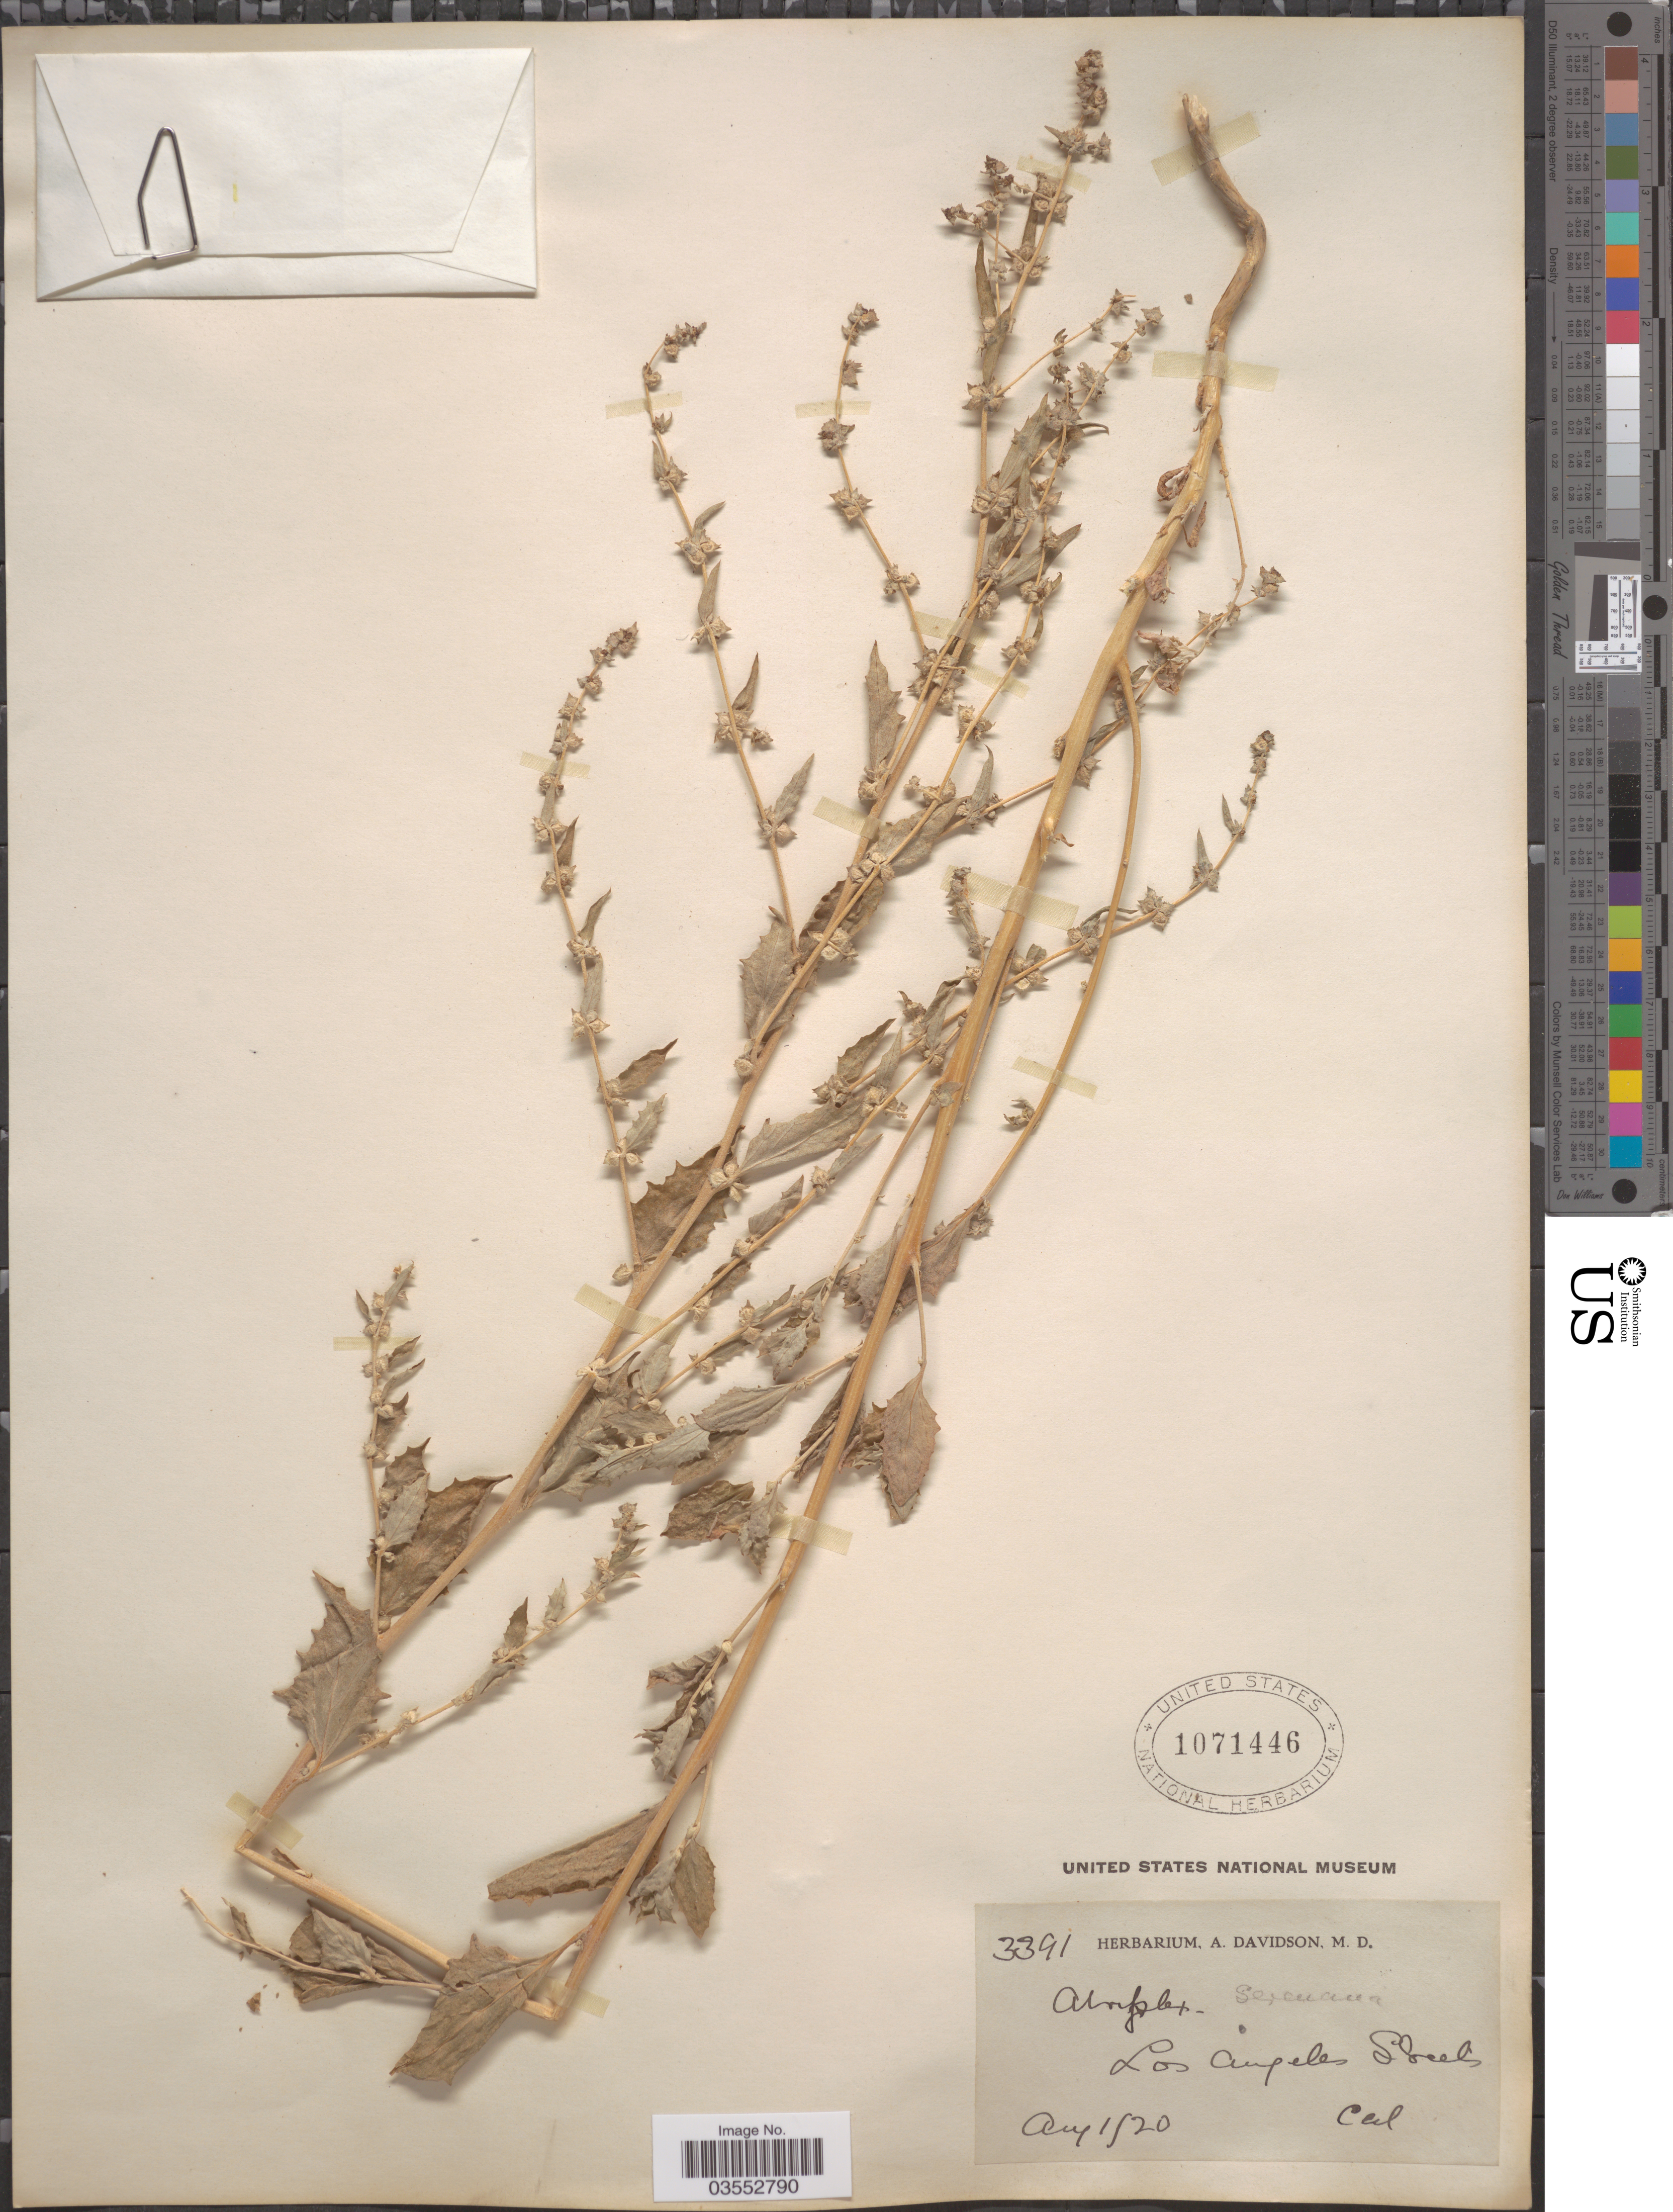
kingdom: Plantae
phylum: Tracheophyta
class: Magnoliopsida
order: Caryophyllales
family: Amaranthaceae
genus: Atriplex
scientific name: Atriplex serenana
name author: A. Nelson ex Abrams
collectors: ex herb. A. Davidson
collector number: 3391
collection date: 1920-08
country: United States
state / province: California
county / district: Los Angeles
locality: Los Angeles Streets.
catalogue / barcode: US 1071446